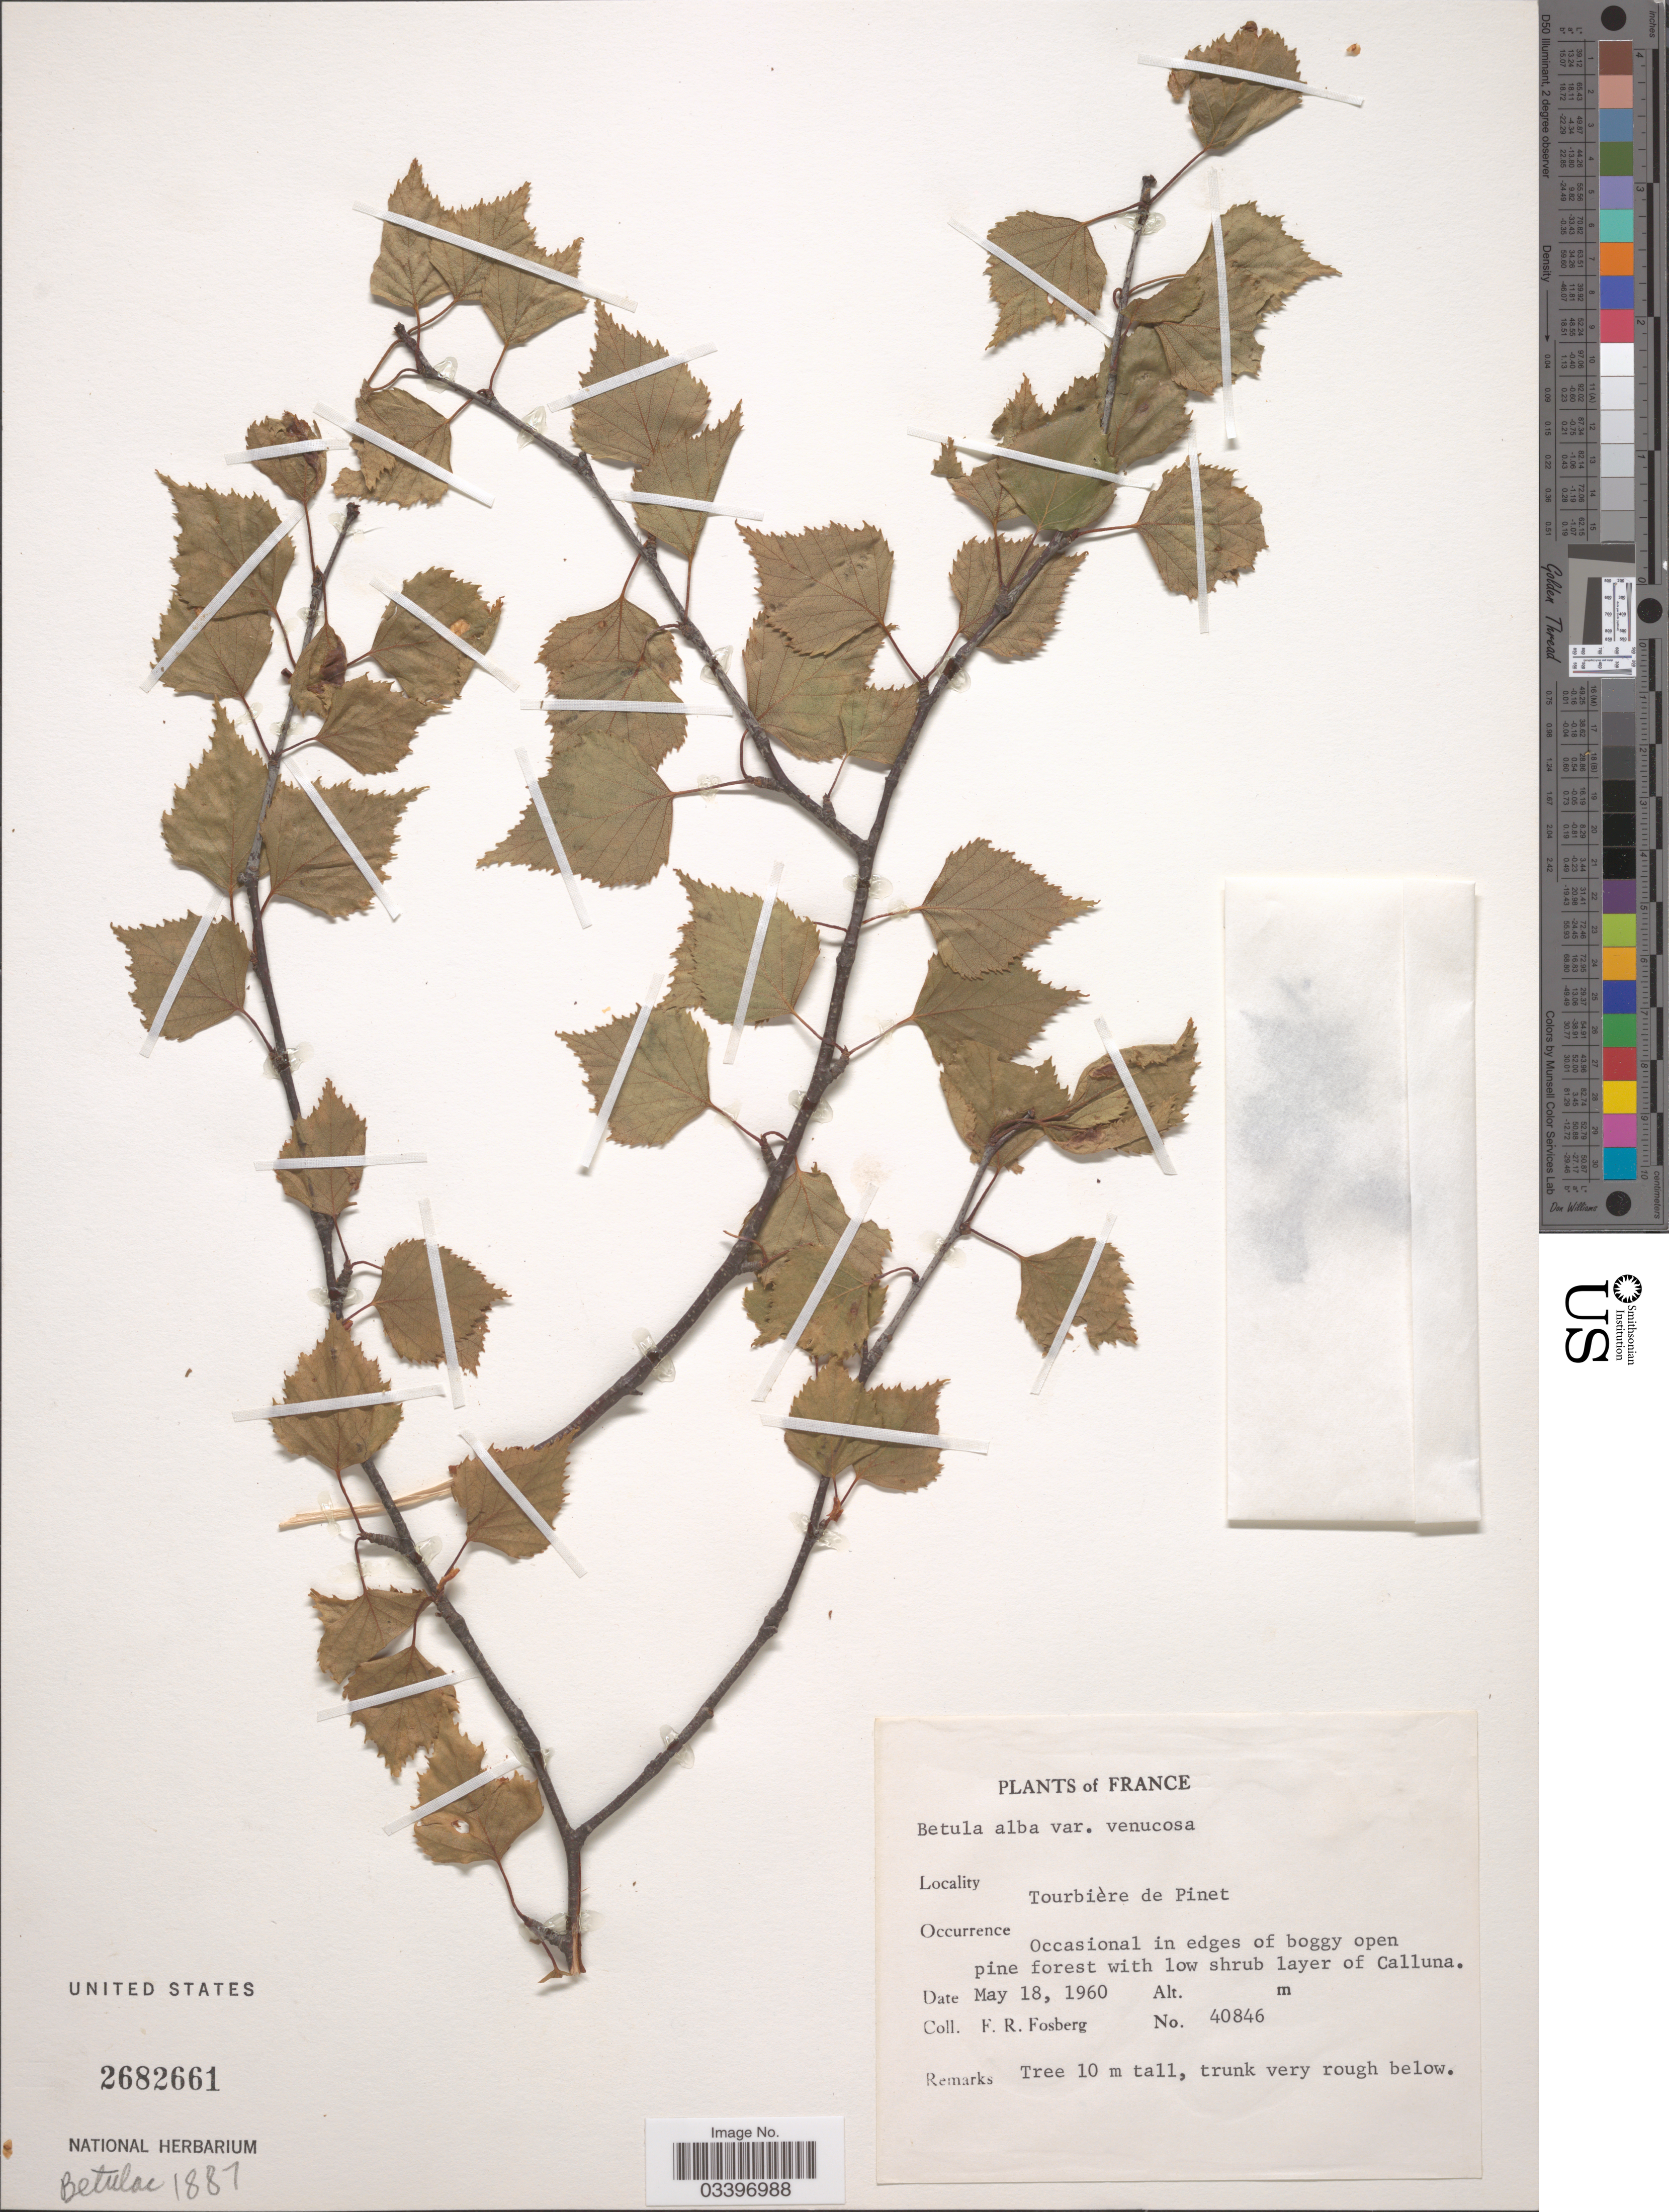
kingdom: Plantae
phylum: Tracheophyta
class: Magnoliopsida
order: Fagales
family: Betulaceae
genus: Betula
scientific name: Betula alba var. venucosa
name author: (Ehrh.) Mérat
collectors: F. R. Fosberg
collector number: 40846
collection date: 1960-05-18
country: France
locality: Tourbière de Pinet.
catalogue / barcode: US 2682661